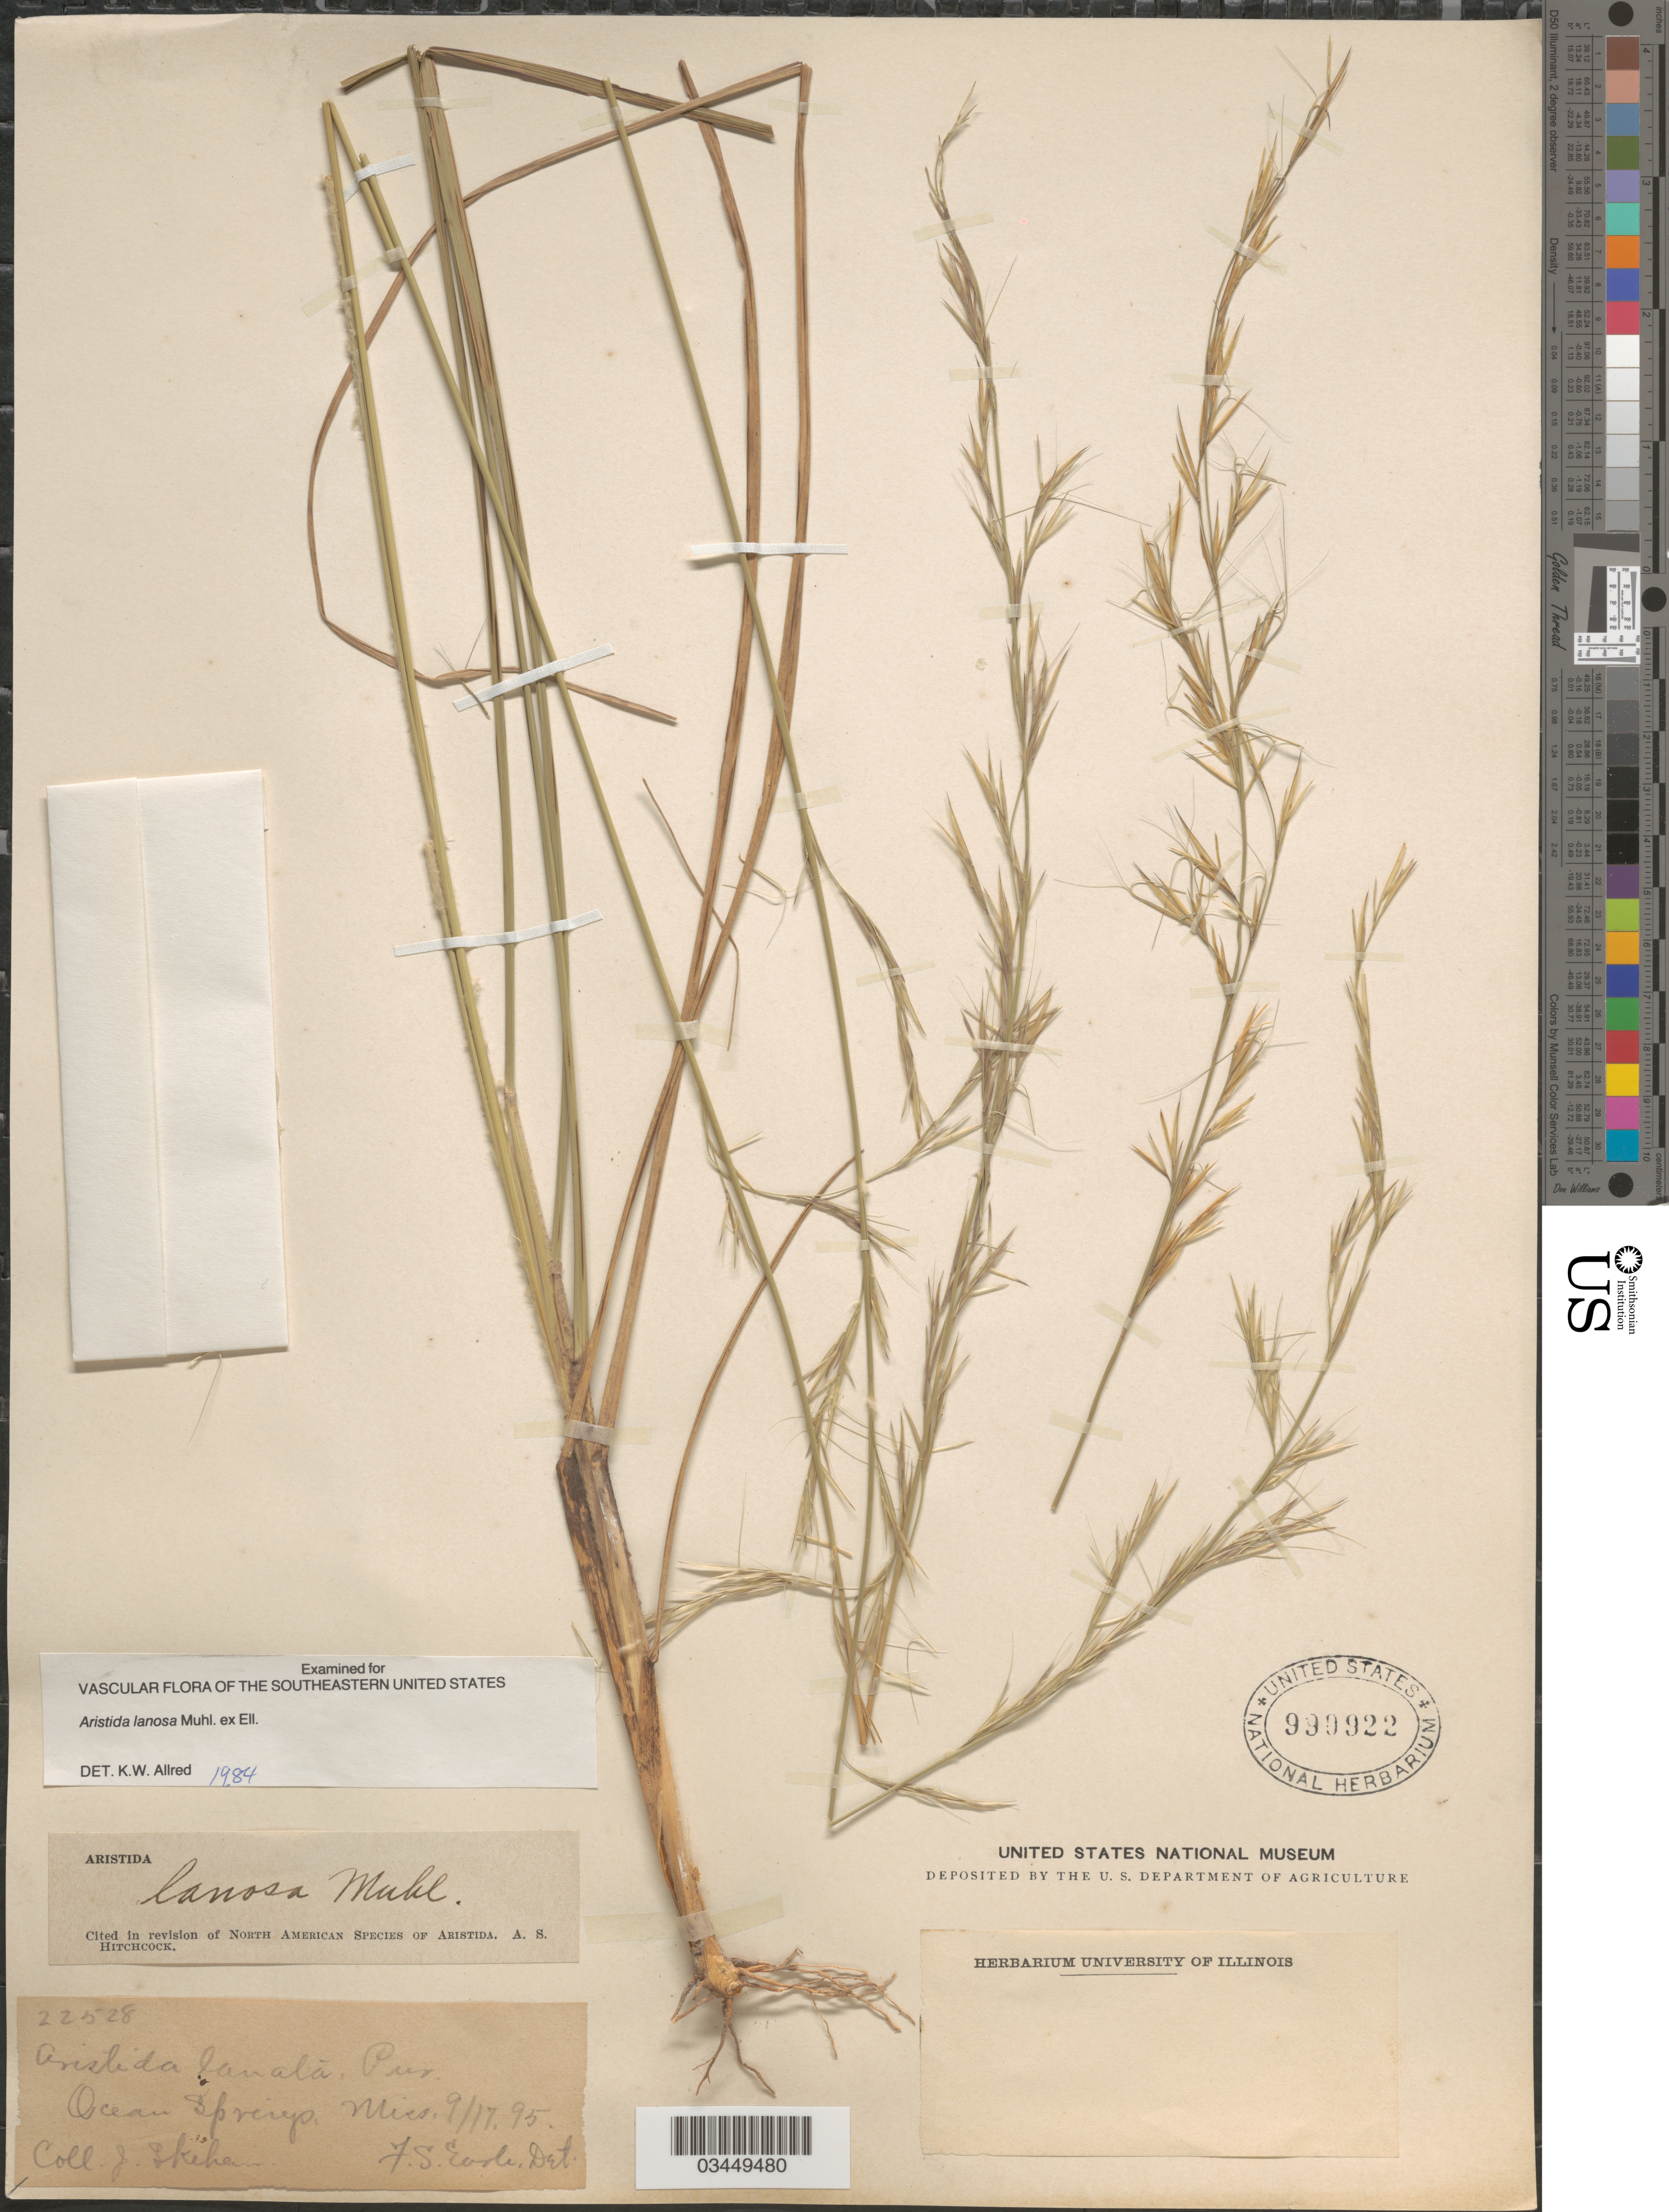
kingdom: Plantae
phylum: Tracheophyta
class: Liliopsida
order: Poales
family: Poaceae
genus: Aristida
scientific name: Aristida lanosa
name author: Muhl.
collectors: J. Skehan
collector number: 22528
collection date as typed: Transcribed d/m/y: 17/9/95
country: United States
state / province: Mississippi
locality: Ocean Springs.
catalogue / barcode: US 999922